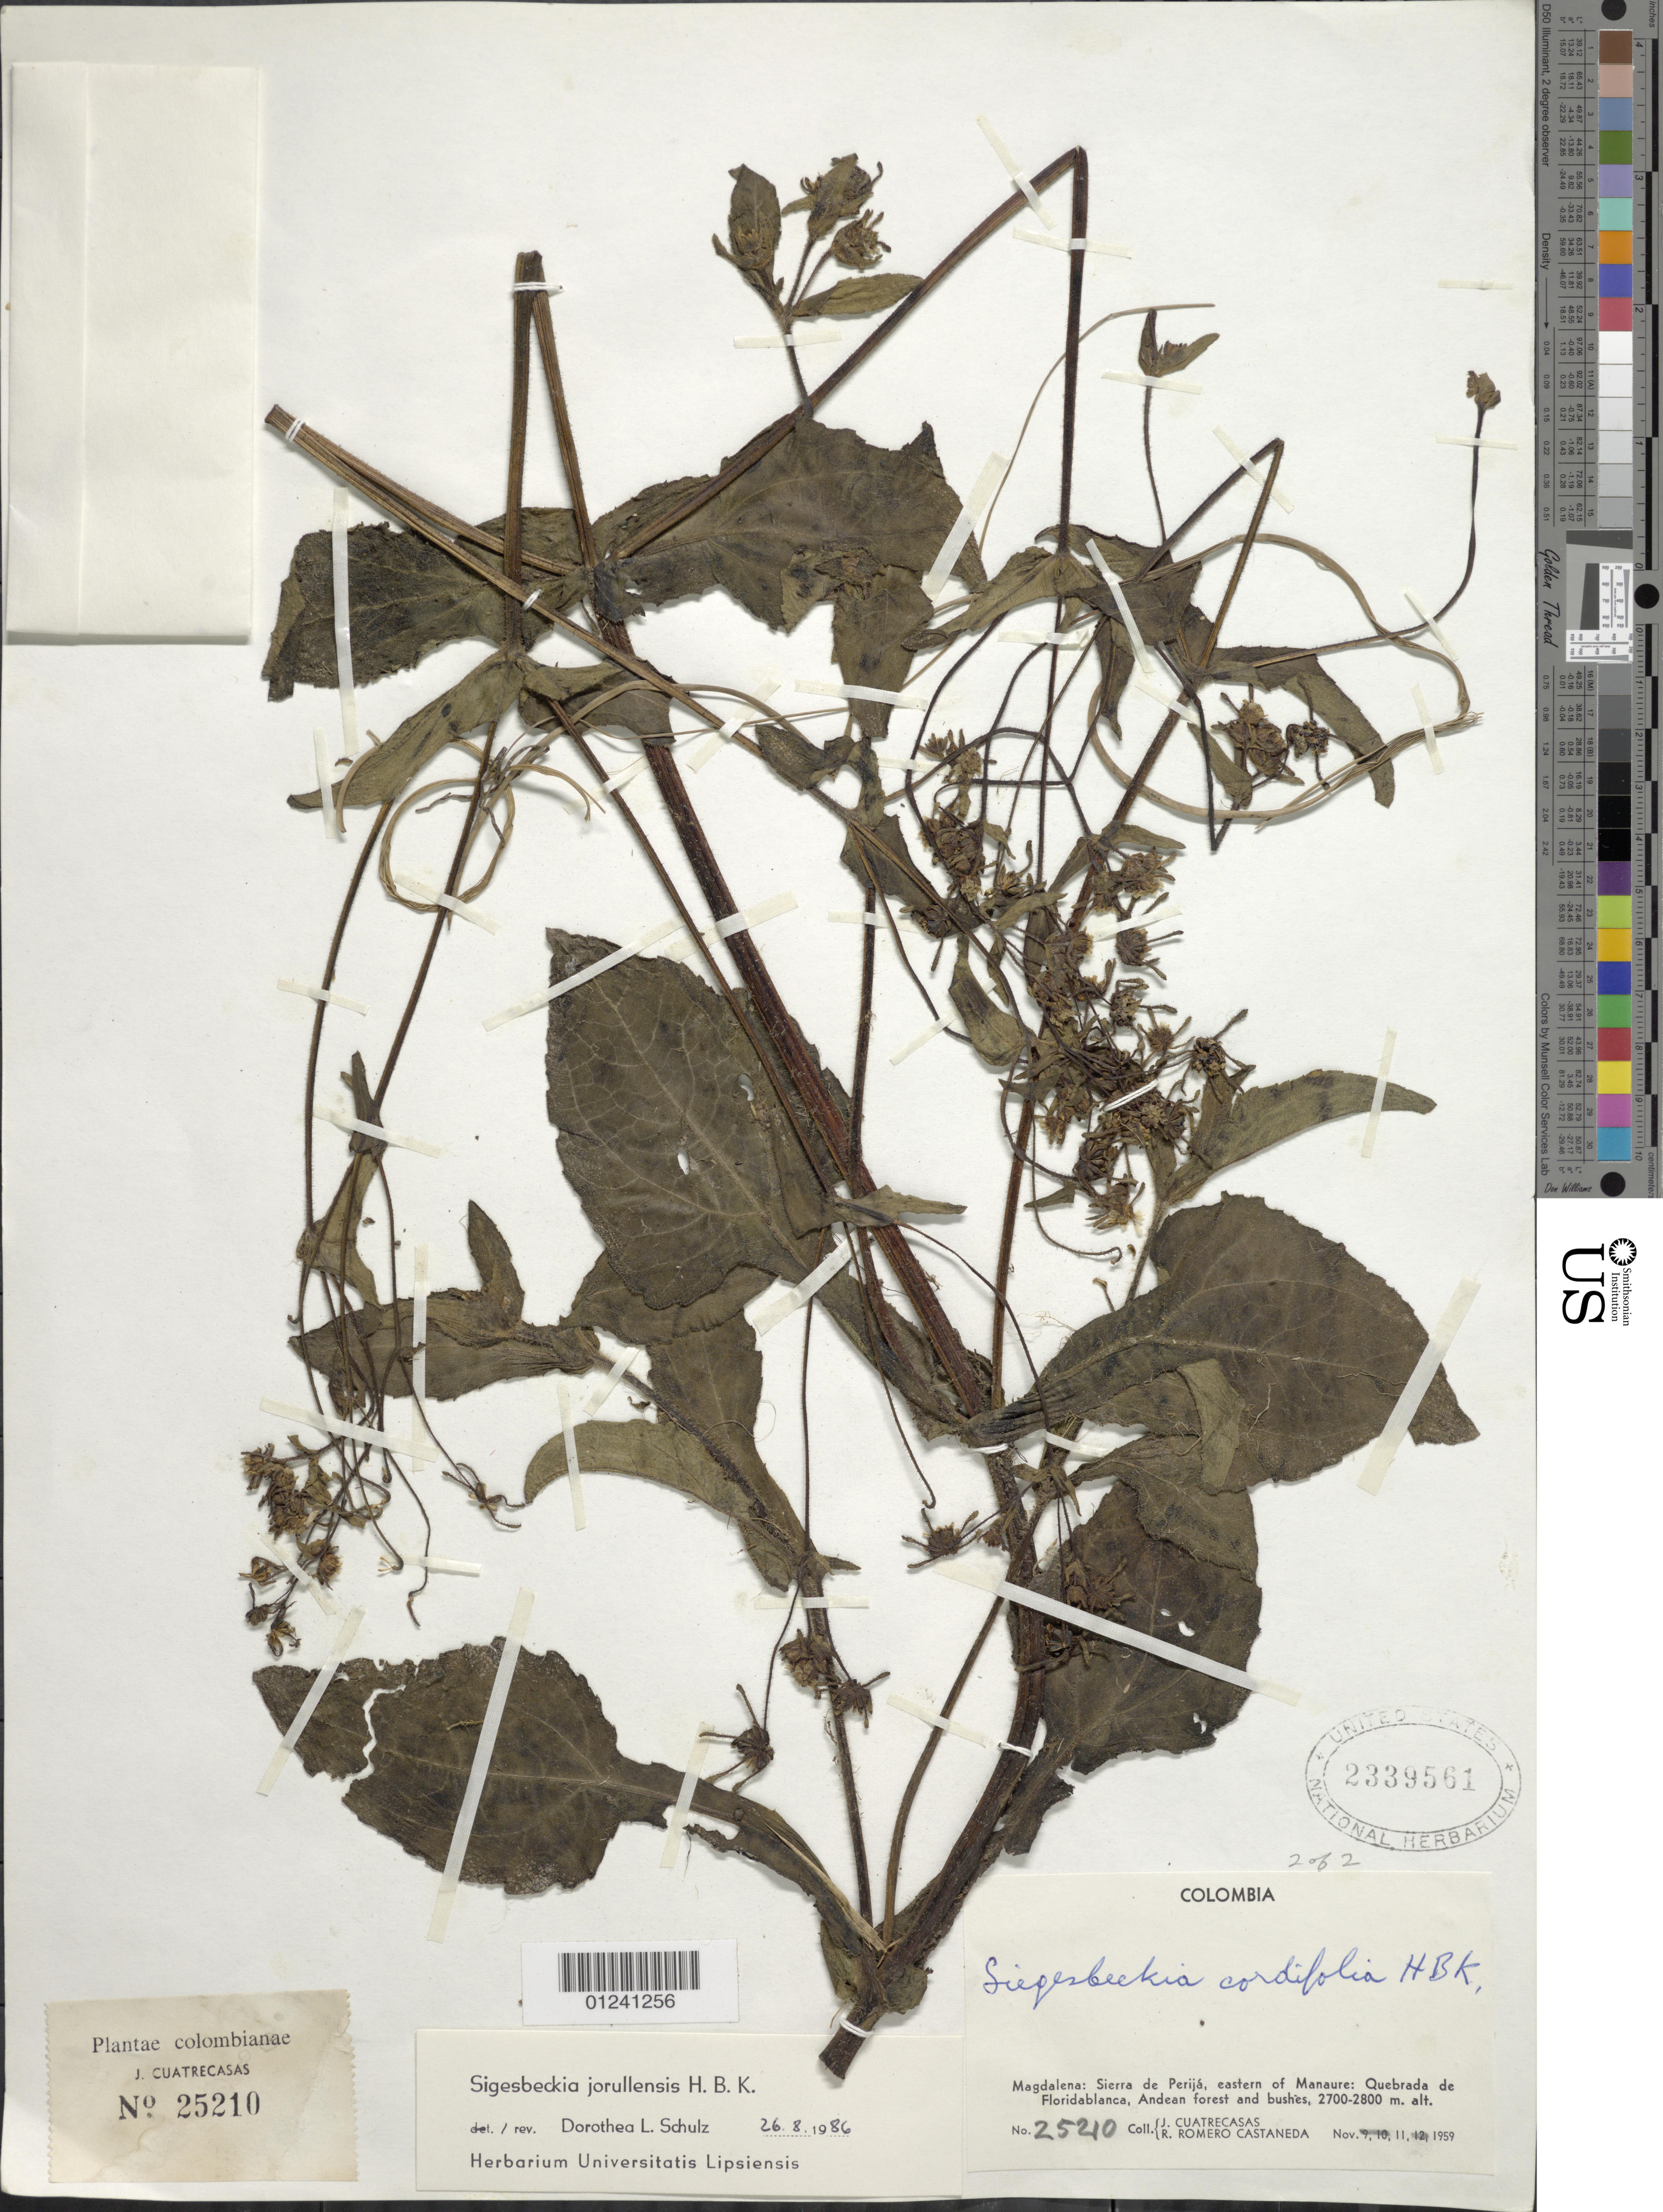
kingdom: Plantae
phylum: Tracheophyta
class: Magnoliopsida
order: Asterales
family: Asteraceae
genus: Sigesbeckia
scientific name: Sigesbeckia cordifolia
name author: Kunth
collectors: J. Cuatrecasas & R. Romero Castañeda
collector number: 25210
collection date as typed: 11 Nov 1959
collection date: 1959-11-11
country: Colombia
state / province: Magdalena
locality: Sierra de Perijá, E of Manaure, Quebrada de Floridablanca.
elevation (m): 2700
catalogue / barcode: US 2339561